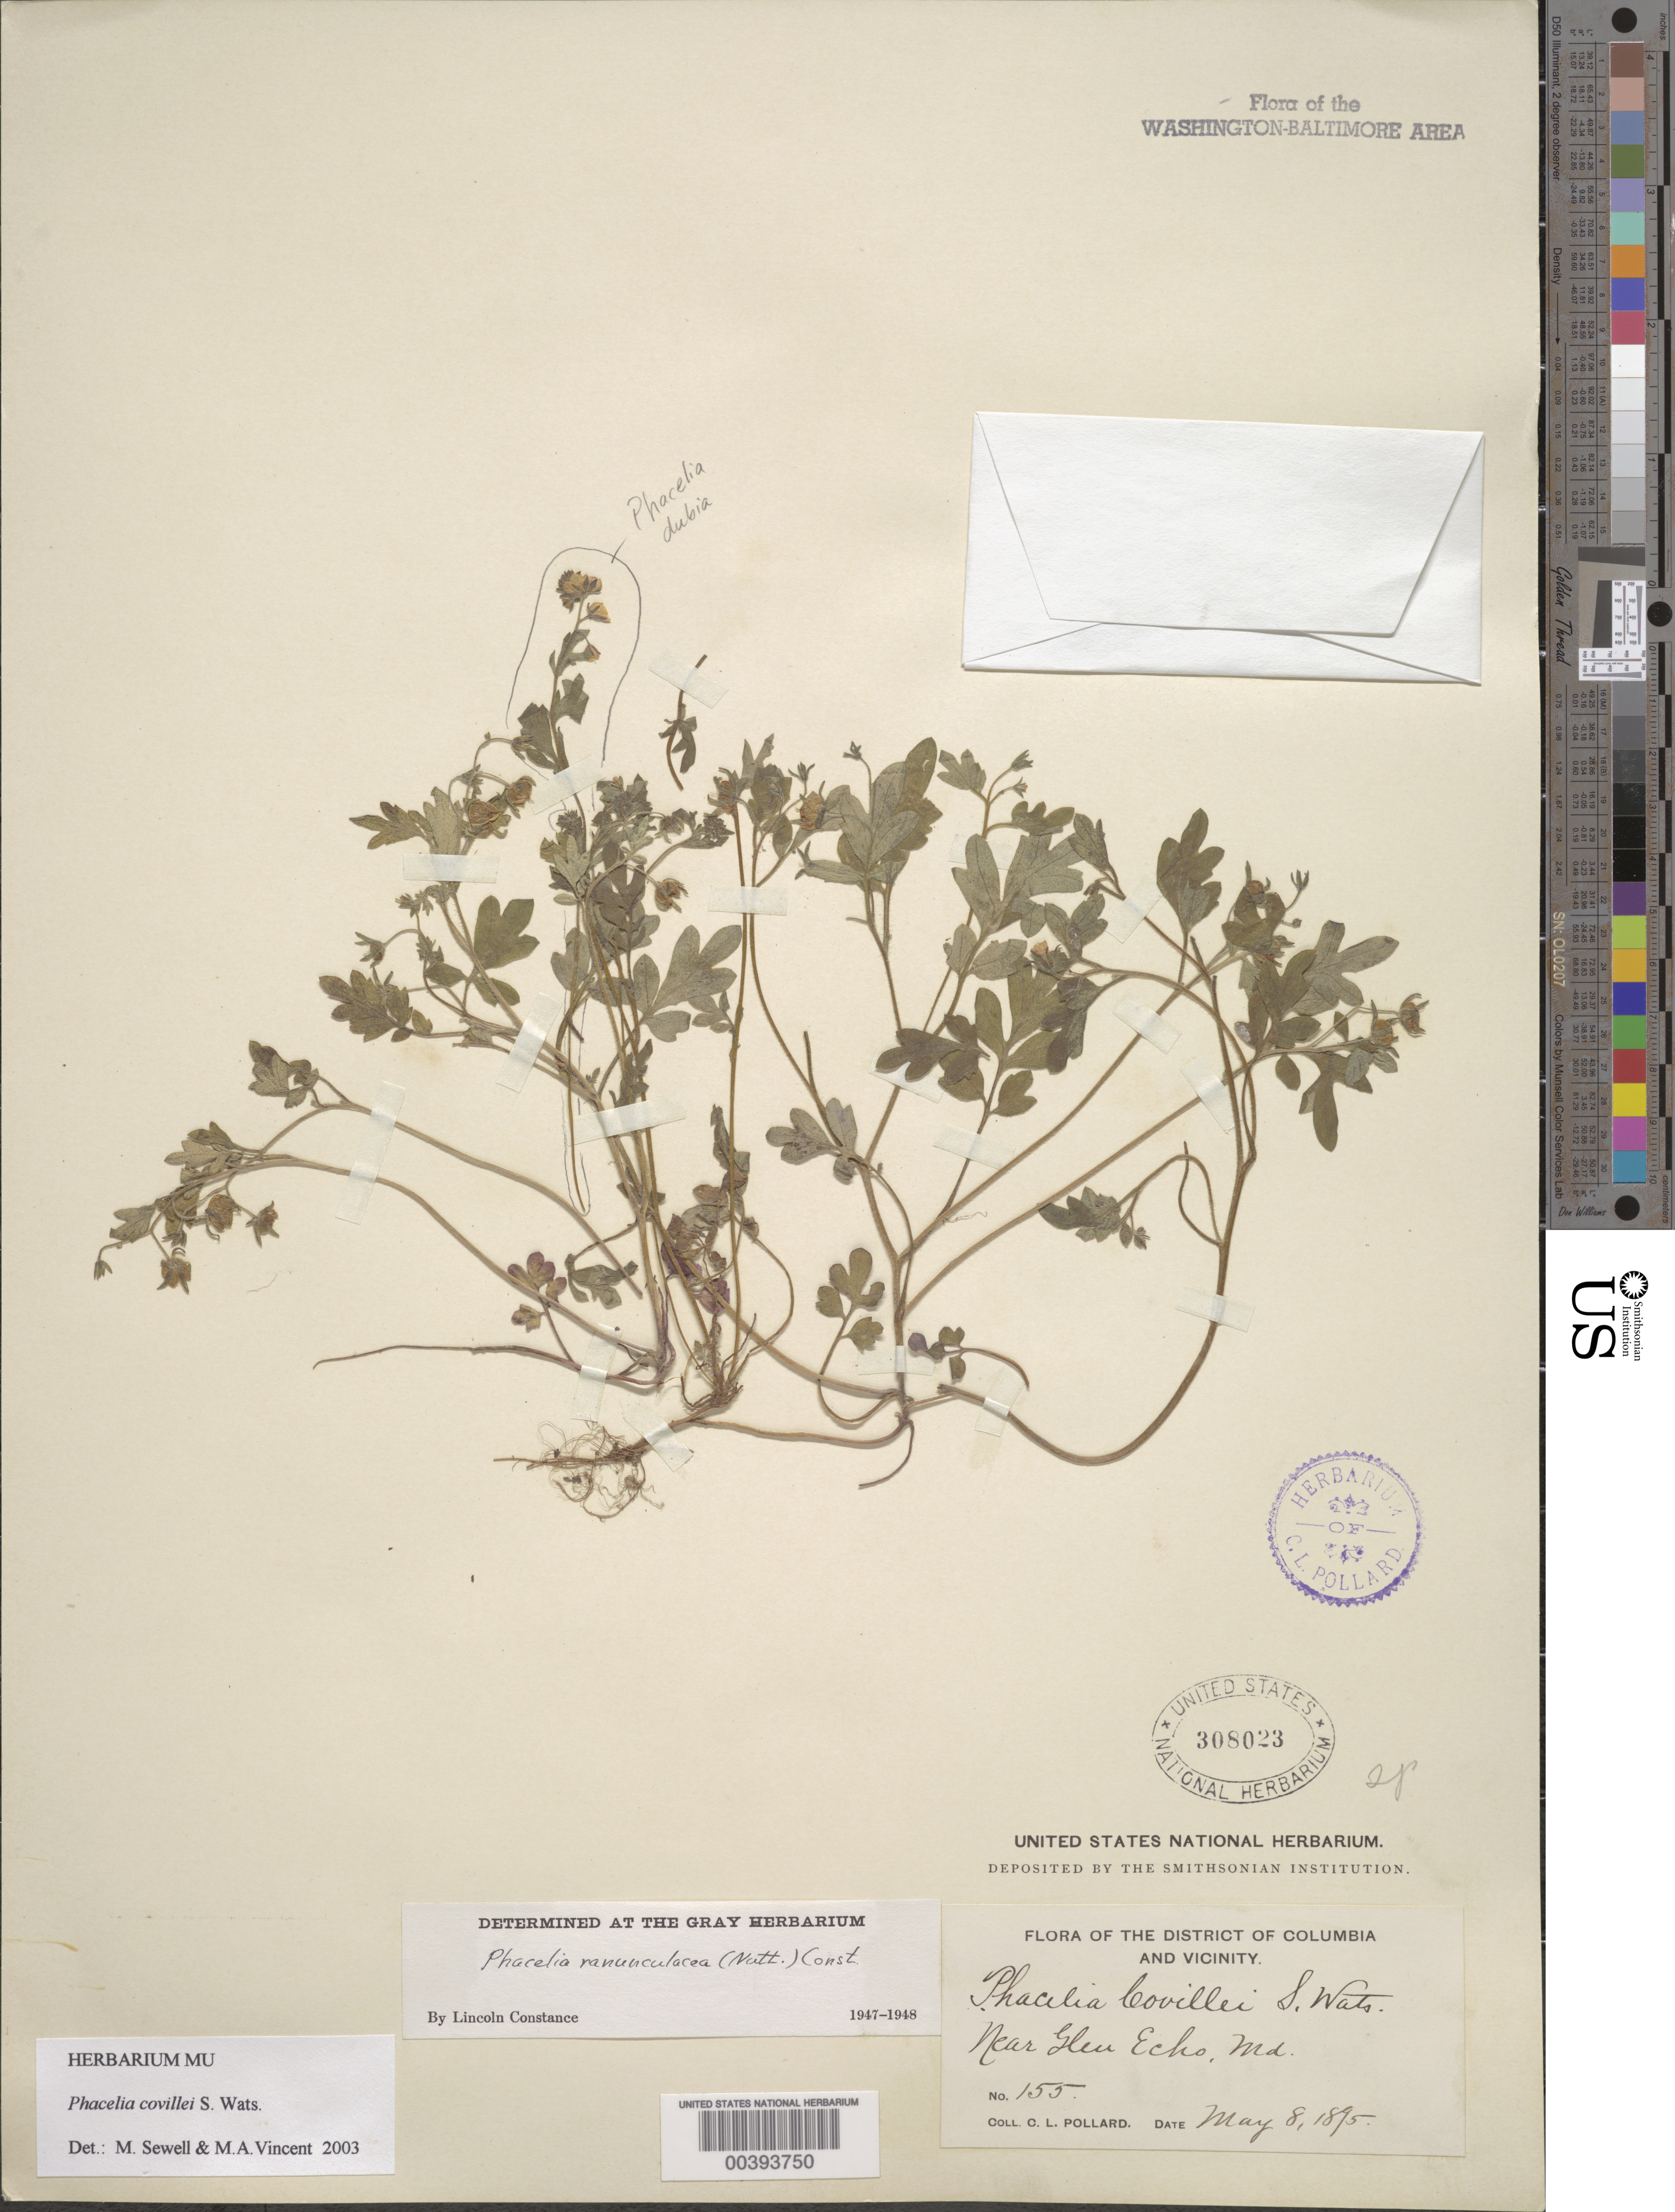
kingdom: Plantae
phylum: Tracheophyta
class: Magnoliopsida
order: Boraginales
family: Hydrophyllaceae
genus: Phacelia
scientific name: Phacelia ranunculacea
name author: (Nutt.) Constance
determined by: Constance, L., (UC), University of California Berkeley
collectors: C. L. Pollard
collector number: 155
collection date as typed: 08 May 1895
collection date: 1895-05-08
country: United States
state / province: Maryland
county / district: Montgomery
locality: Near Glen Echo C. & O. Canal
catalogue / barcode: US 308023